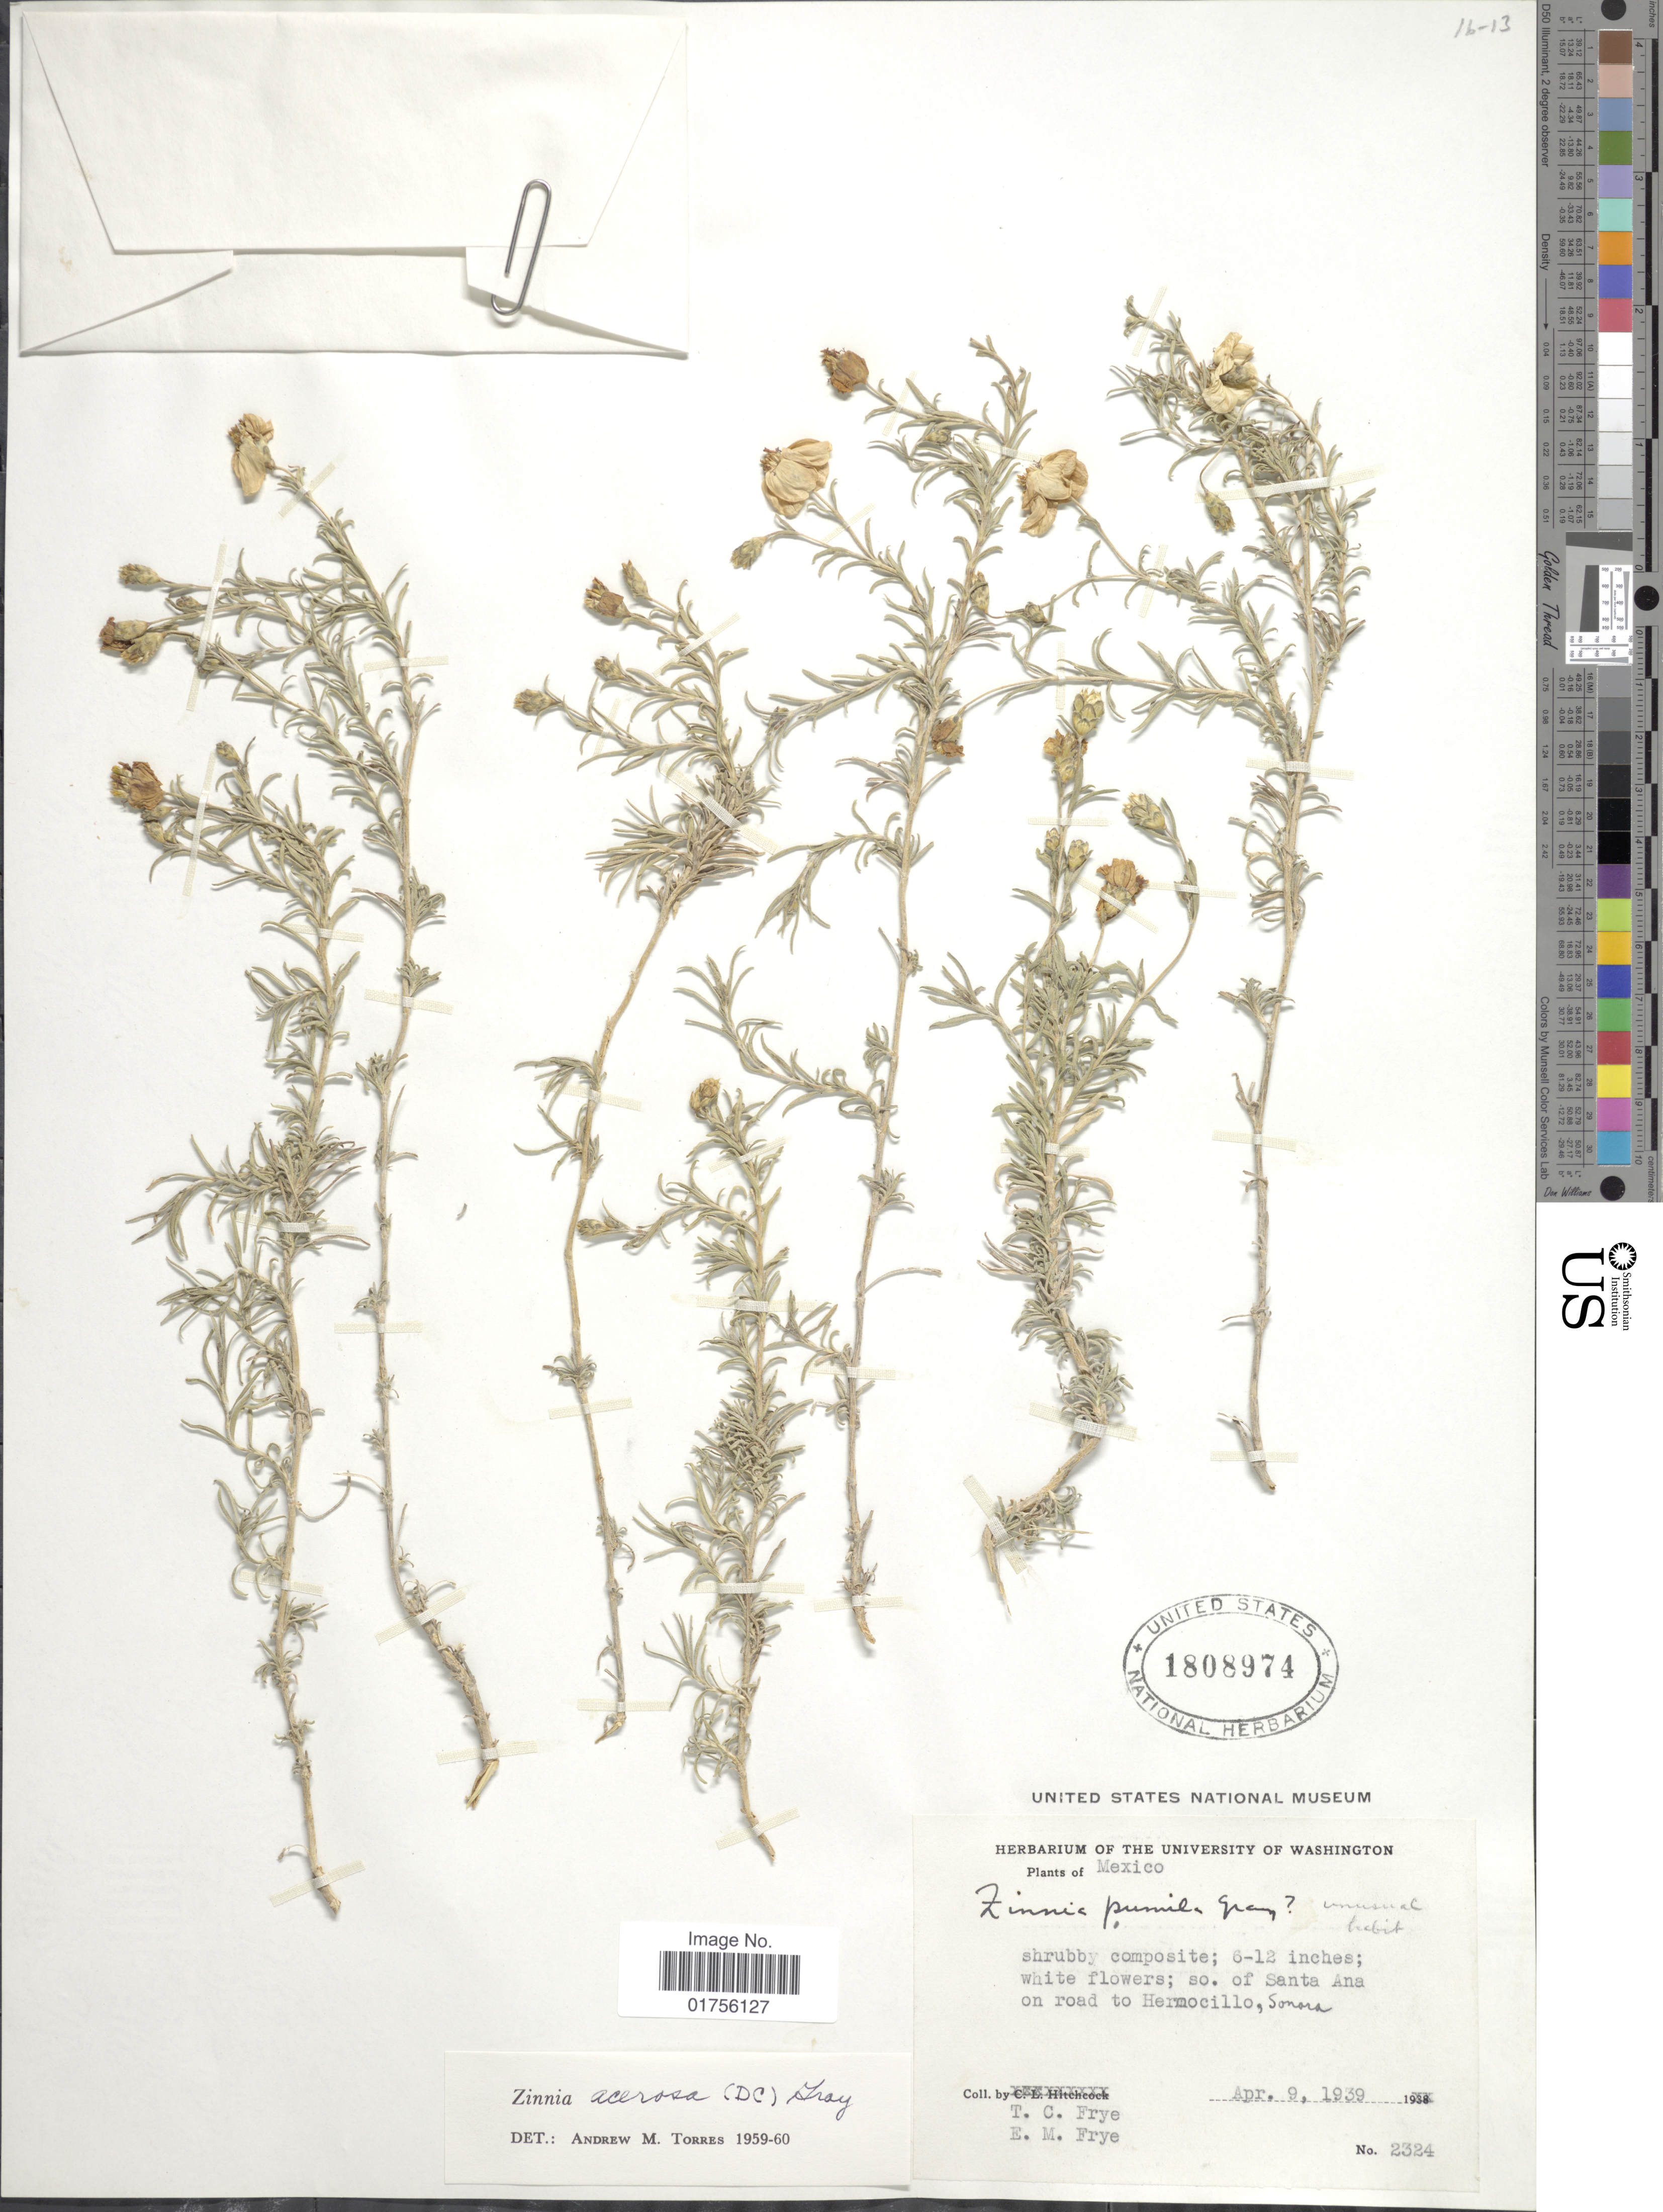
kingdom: Plantae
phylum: Tracheophyta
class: Magnoliopsida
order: Asterales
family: Asteraceae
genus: Zinnia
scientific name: Zinnia acerosa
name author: (DC.) A. Gray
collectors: T. C. Frye & E. Frye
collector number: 2324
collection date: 1939-04-09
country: Mexico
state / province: Sonora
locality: So. of Santa Ana on road to Hermocillo, Sonora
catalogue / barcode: US 1808974